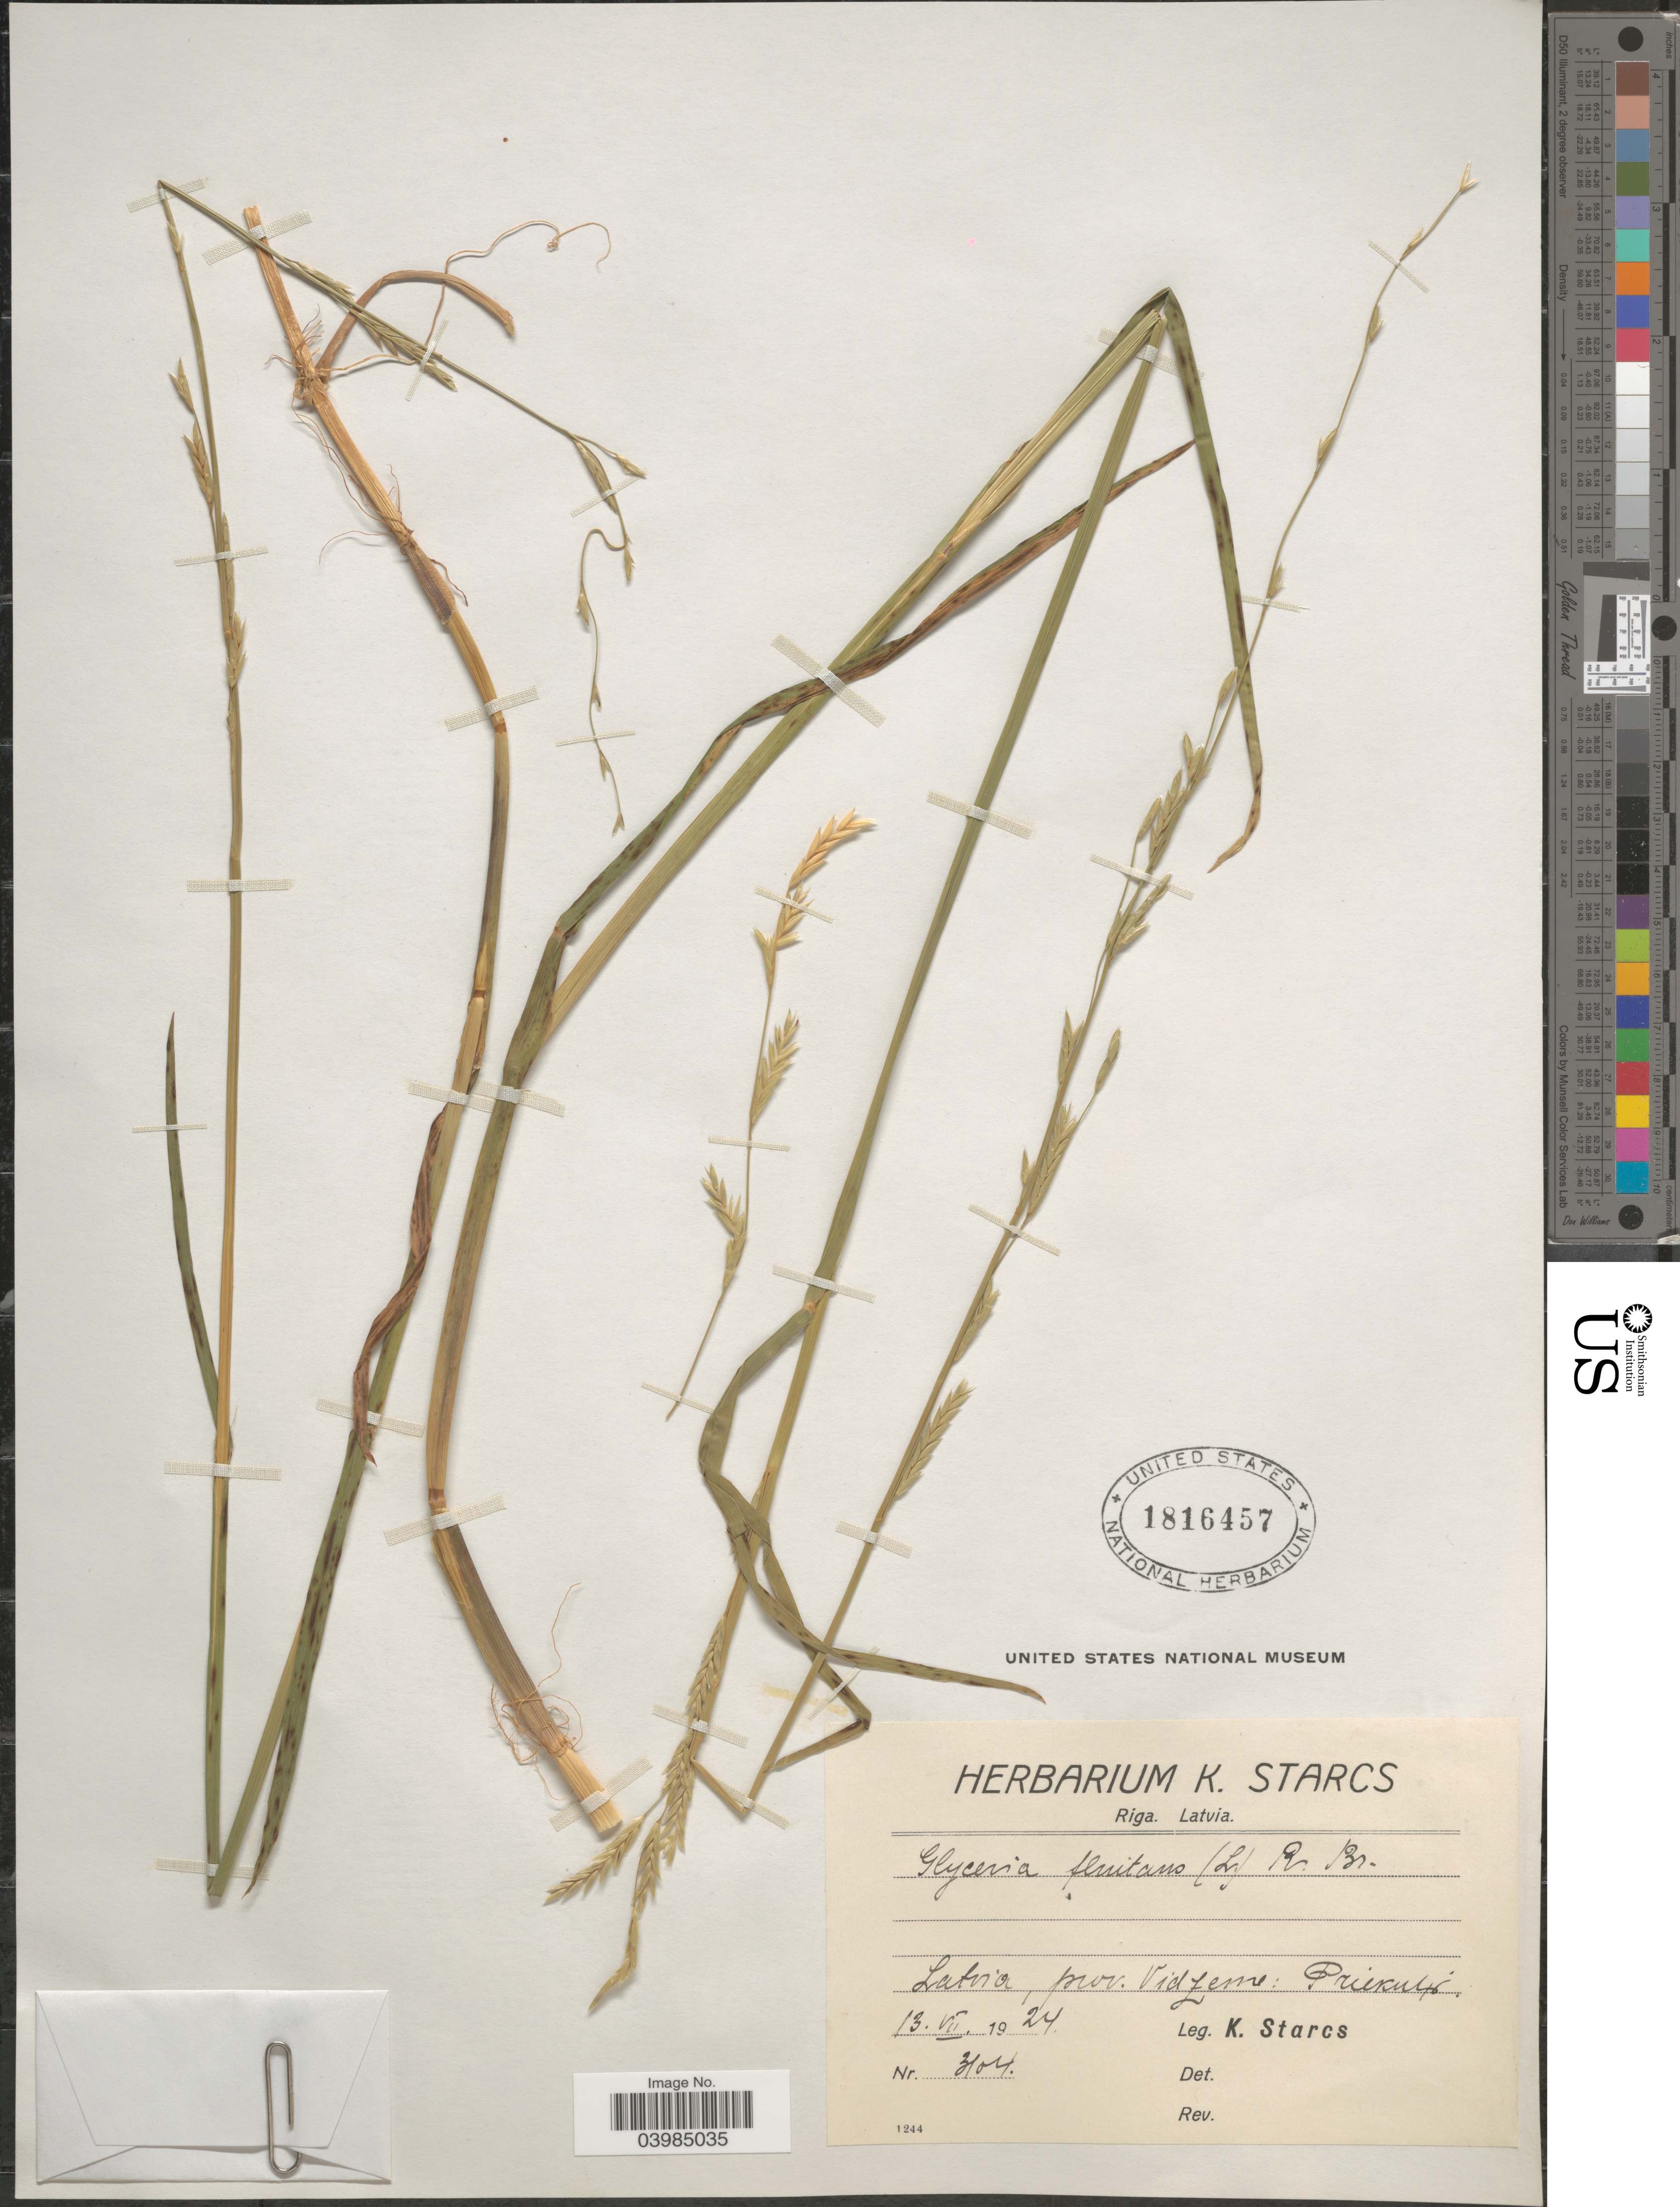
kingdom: Plantae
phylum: Tracheophyta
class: Liliopsida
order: Poales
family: Poaceae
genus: Glyceria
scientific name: Glyceria fluitans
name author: (L.) R. Br.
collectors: K. Starcs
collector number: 3104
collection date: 1924-07-13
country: Latvia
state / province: Priekules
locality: Prov. Vidjeme.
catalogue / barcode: US 1816457